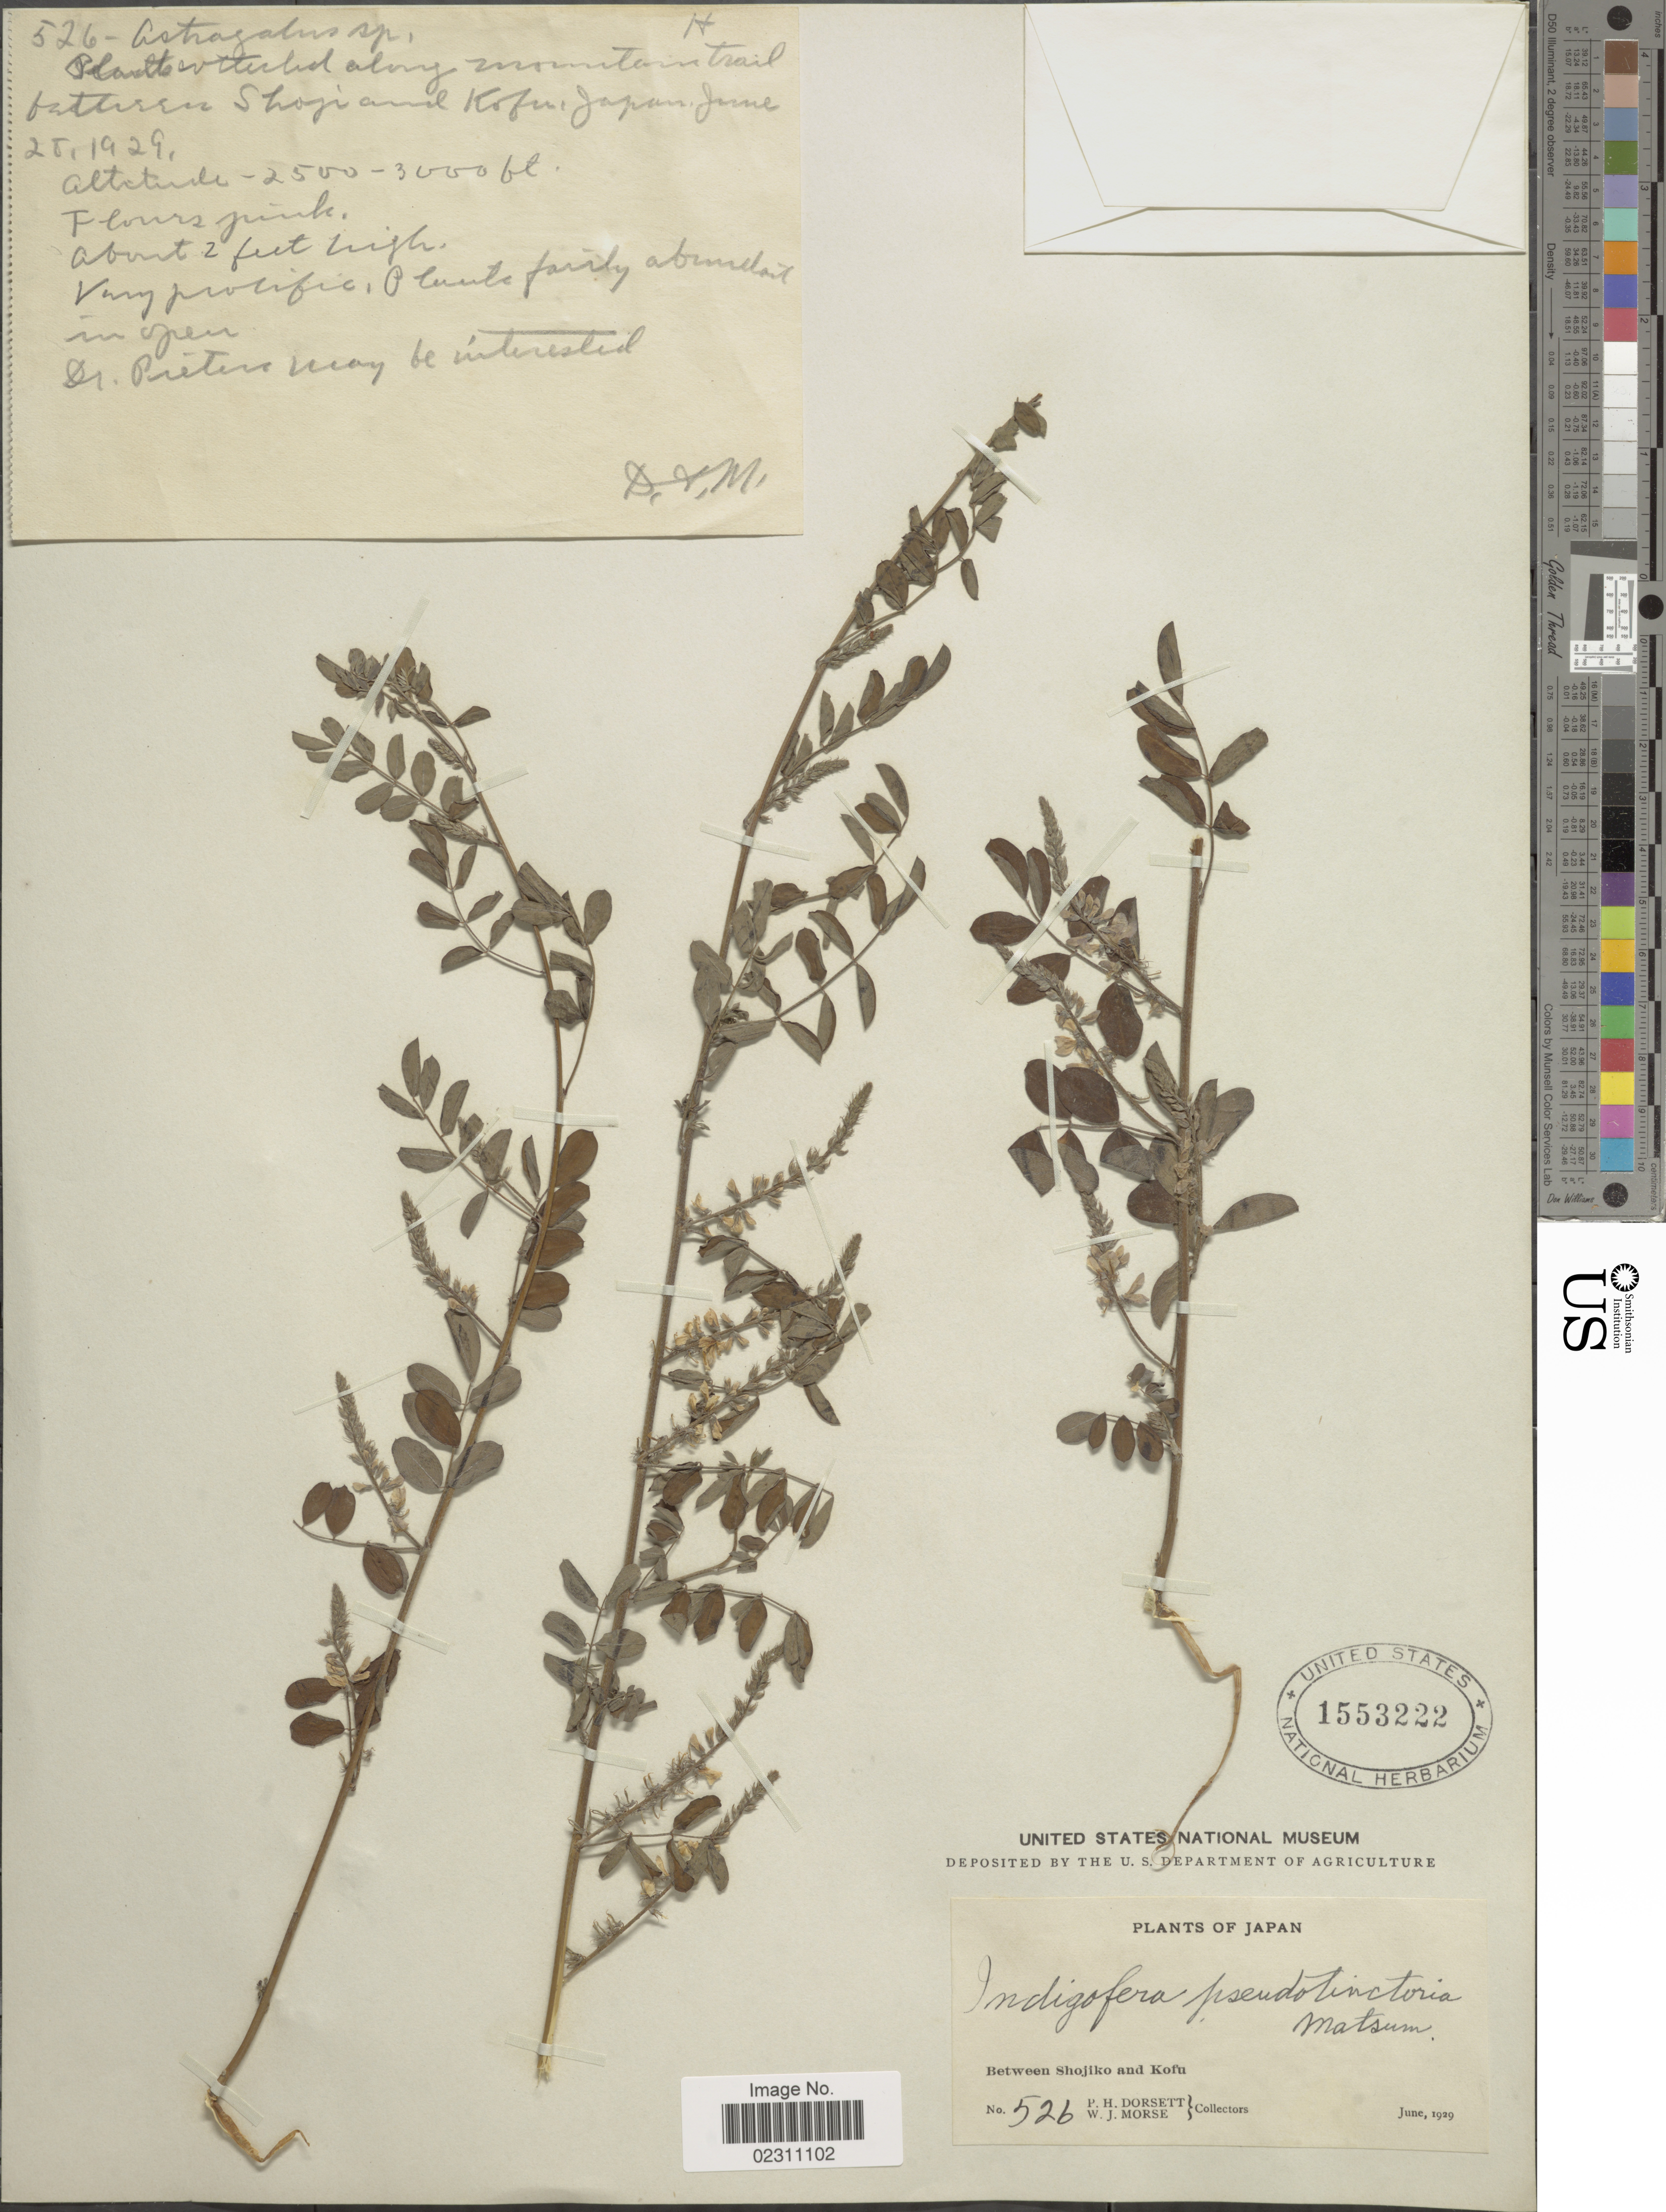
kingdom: Plantae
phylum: Tracheophyta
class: Magnoliopsida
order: Fabales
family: Fabaceae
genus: Indigofera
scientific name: Indigofera pseudotinctoria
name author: Matsum.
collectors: P. H. Dorsett & W. J. Morse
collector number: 526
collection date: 1929-06-28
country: Japan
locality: Between Shojiko and Kofu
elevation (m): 762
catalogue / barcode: US 1553222